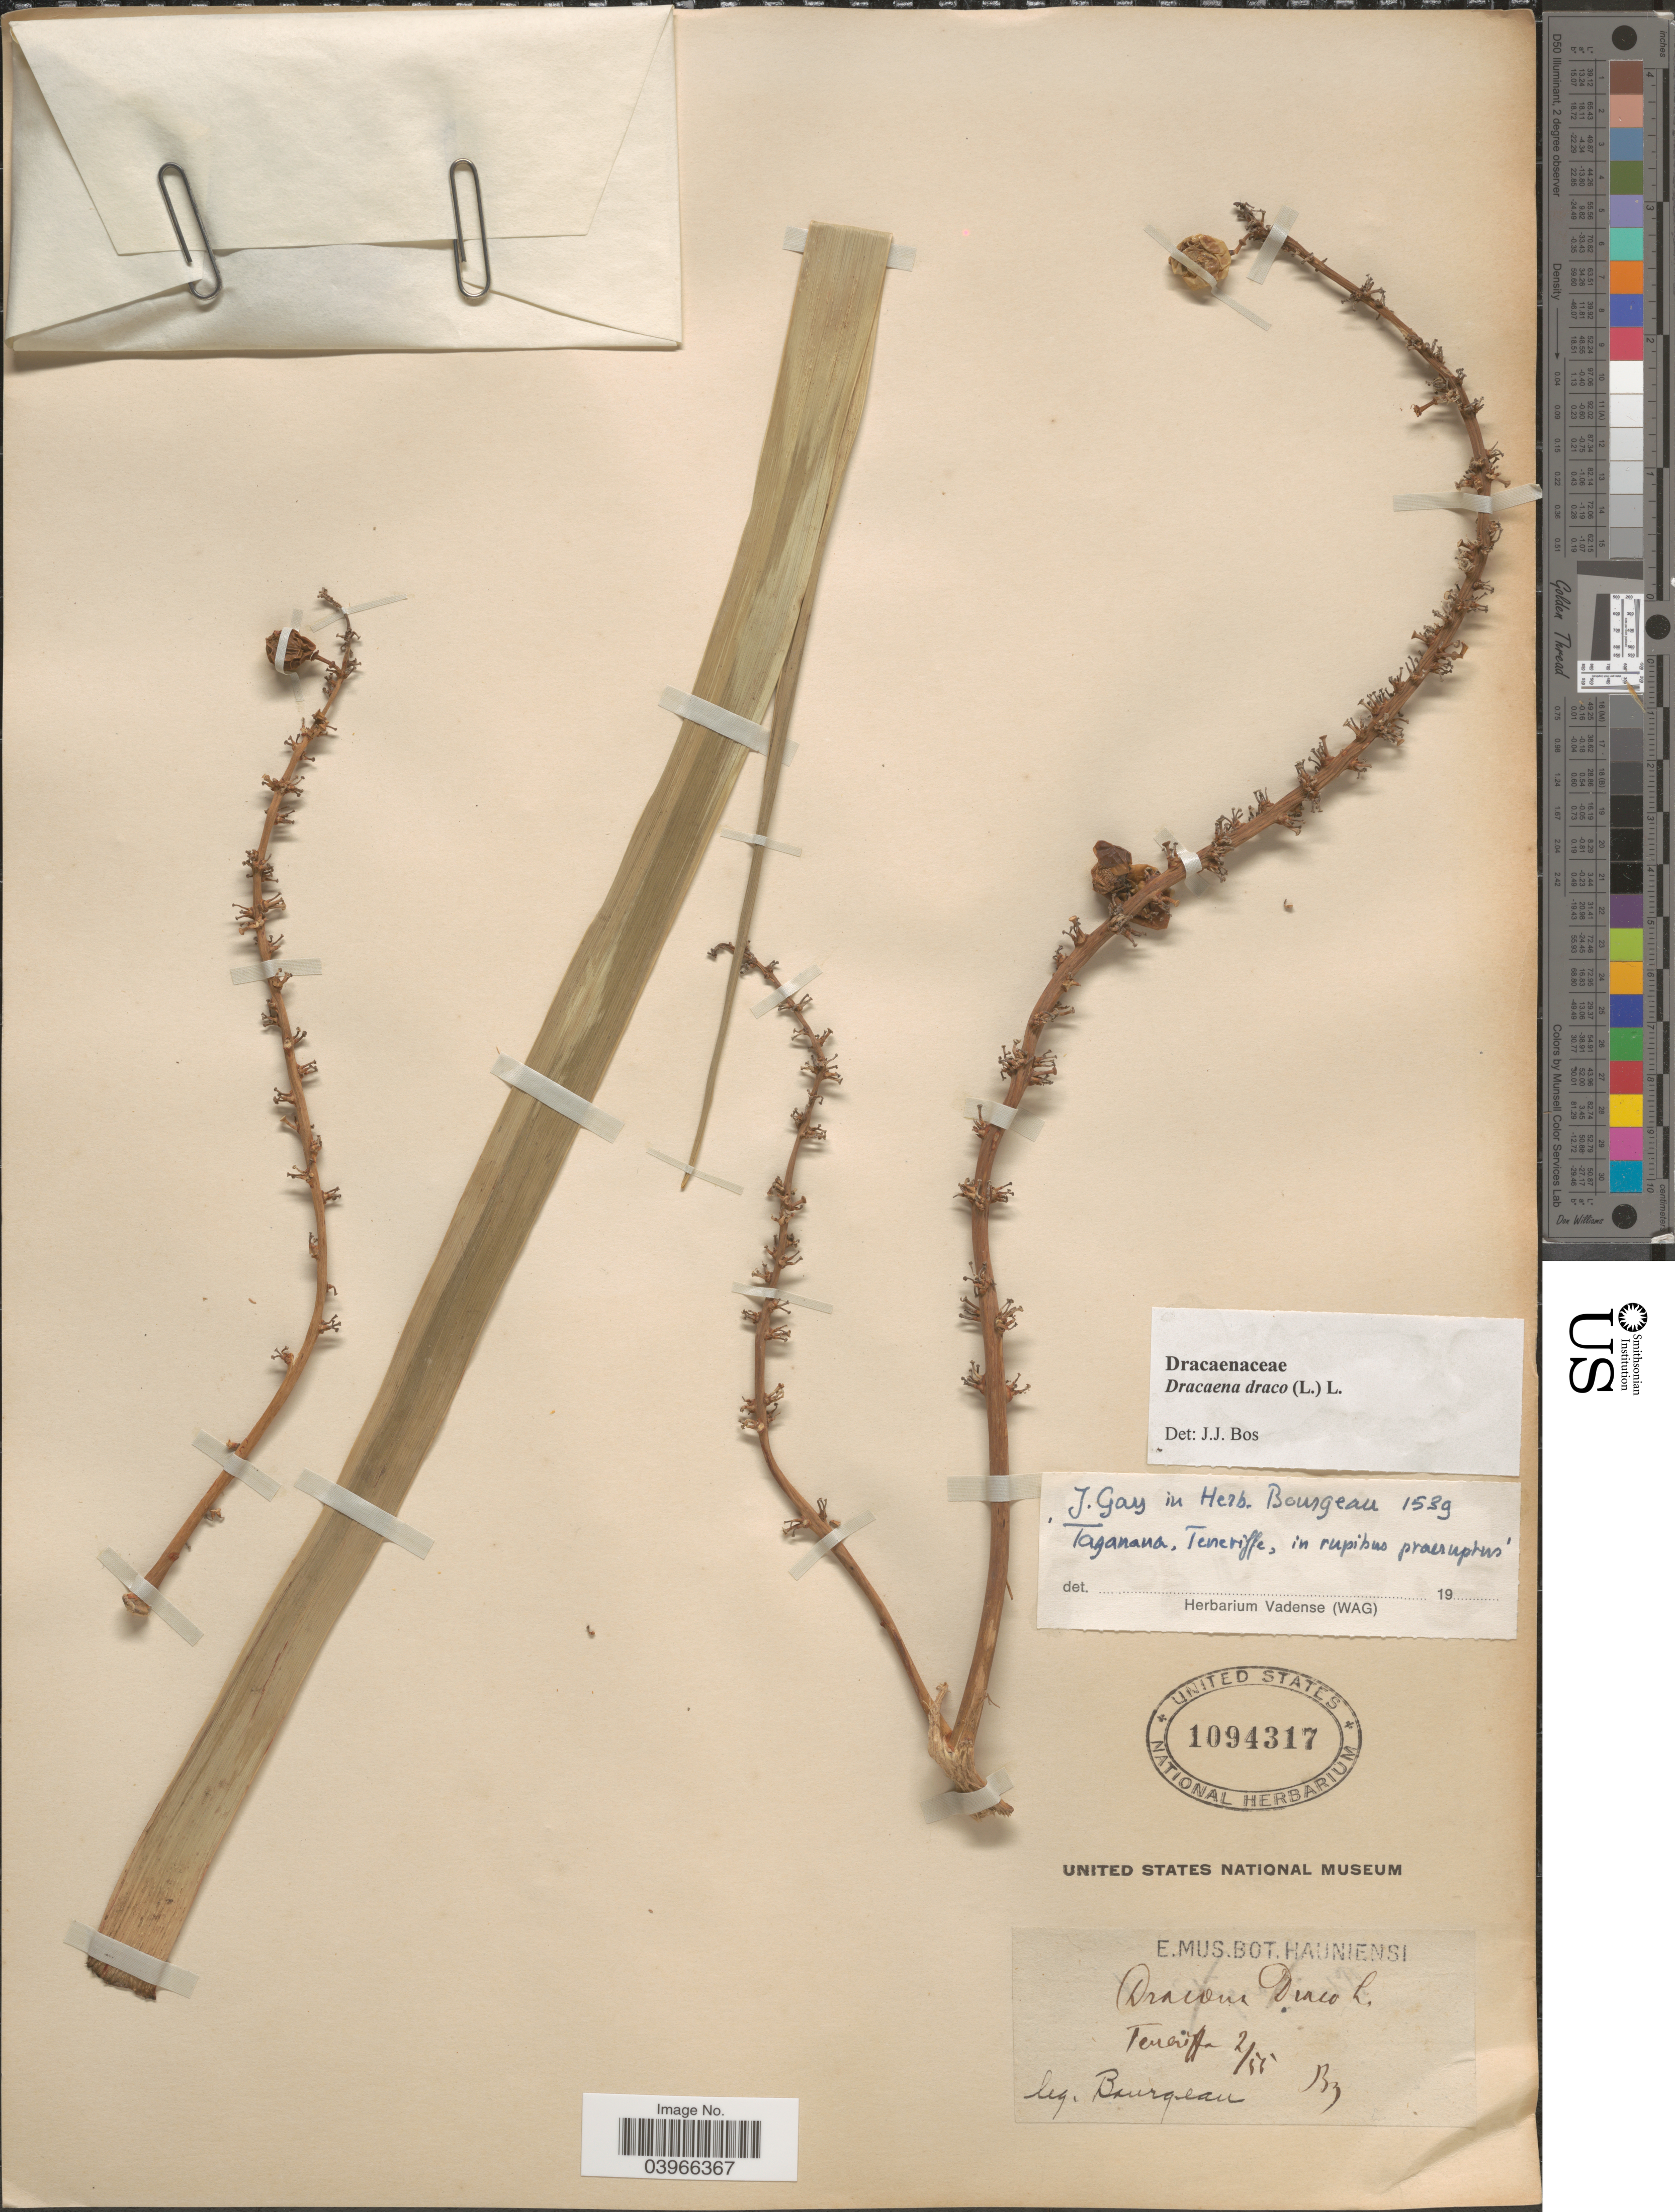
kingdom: Plantae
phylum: Tracheophyta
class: Liliopsida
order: Asparagales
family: Asparagaceae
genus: Dracaena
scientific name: Dracaena draco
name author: L.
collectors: -. Bourgeau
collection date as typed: Transcribed d/m/y: /2/55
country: Spain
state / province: Canarias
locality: Teneriffe.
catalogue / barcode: US 1094317